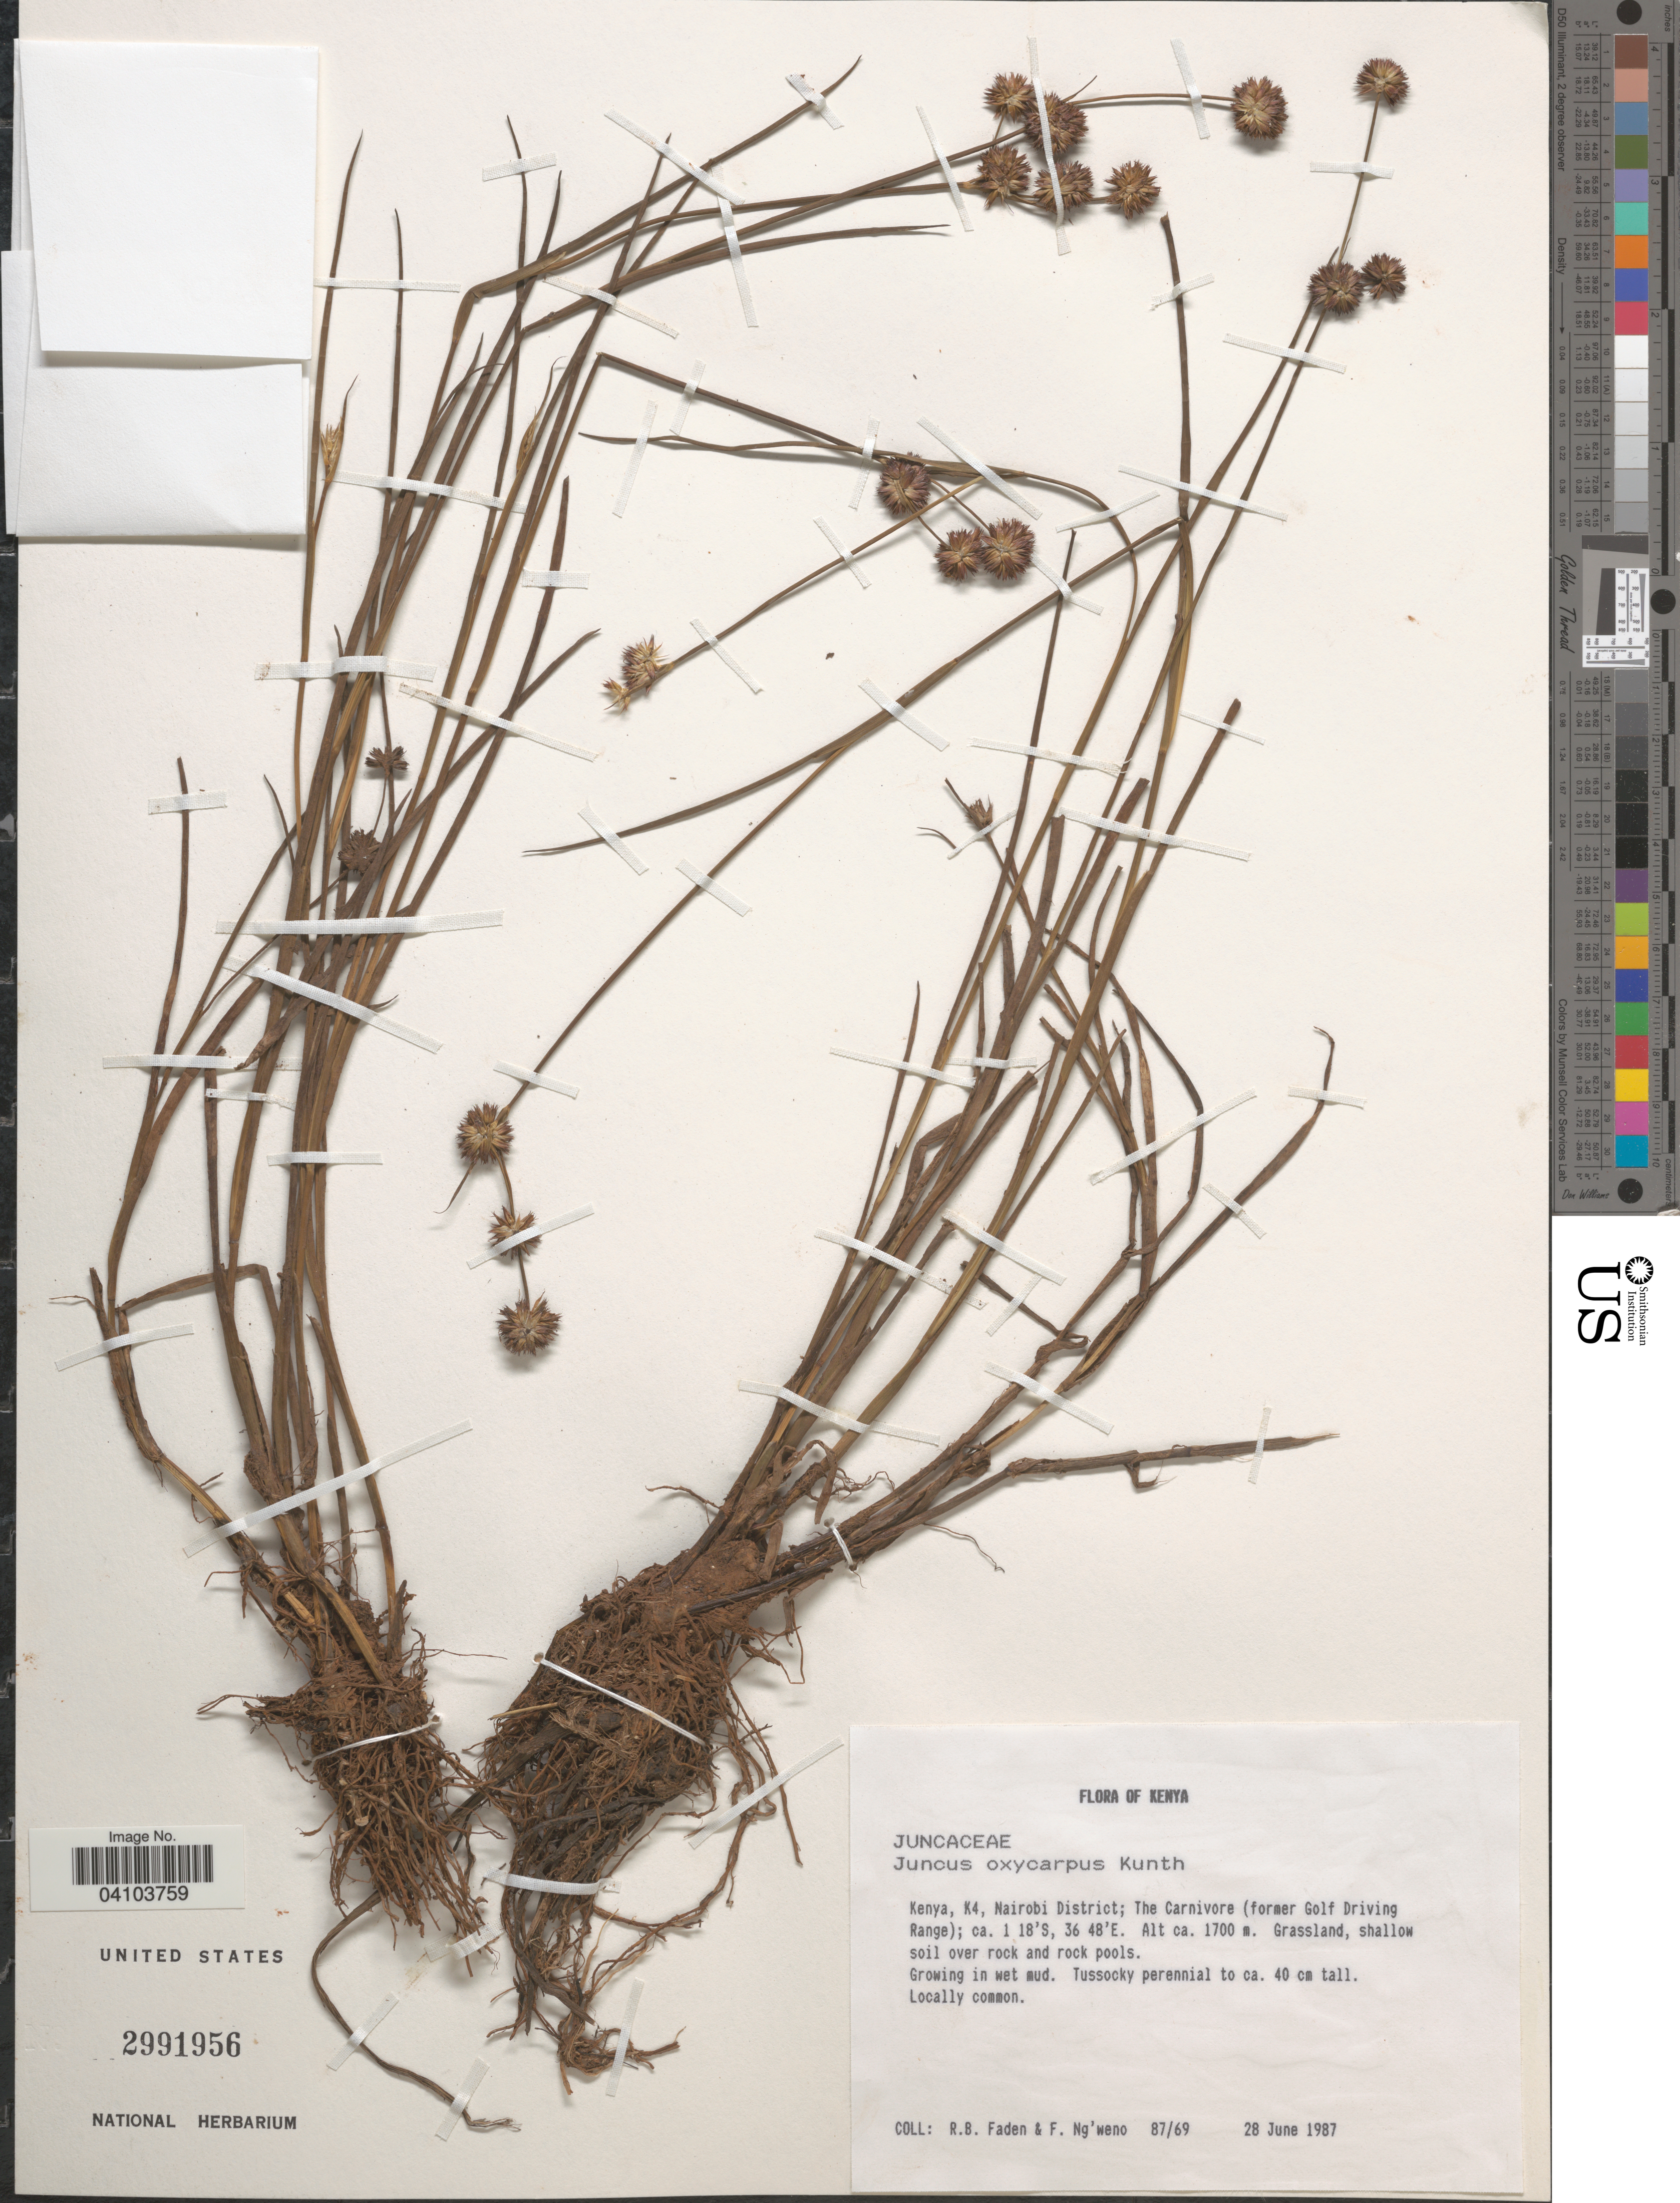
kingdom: Plantae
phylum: Tracheophyta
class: Liliopsida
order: Poales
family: Juncaceae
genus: Juncus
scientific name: Juncus oxycarpus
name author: E. Mey.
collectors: R. B. Faden & F. Ng'weno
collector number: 87/69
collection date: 1987-06-28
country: Kenya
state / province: Nairobi Area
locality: K4, Nairobi District; The Carnivore (former Golf Driving Range).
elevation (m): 1700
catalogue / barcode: US 2991956